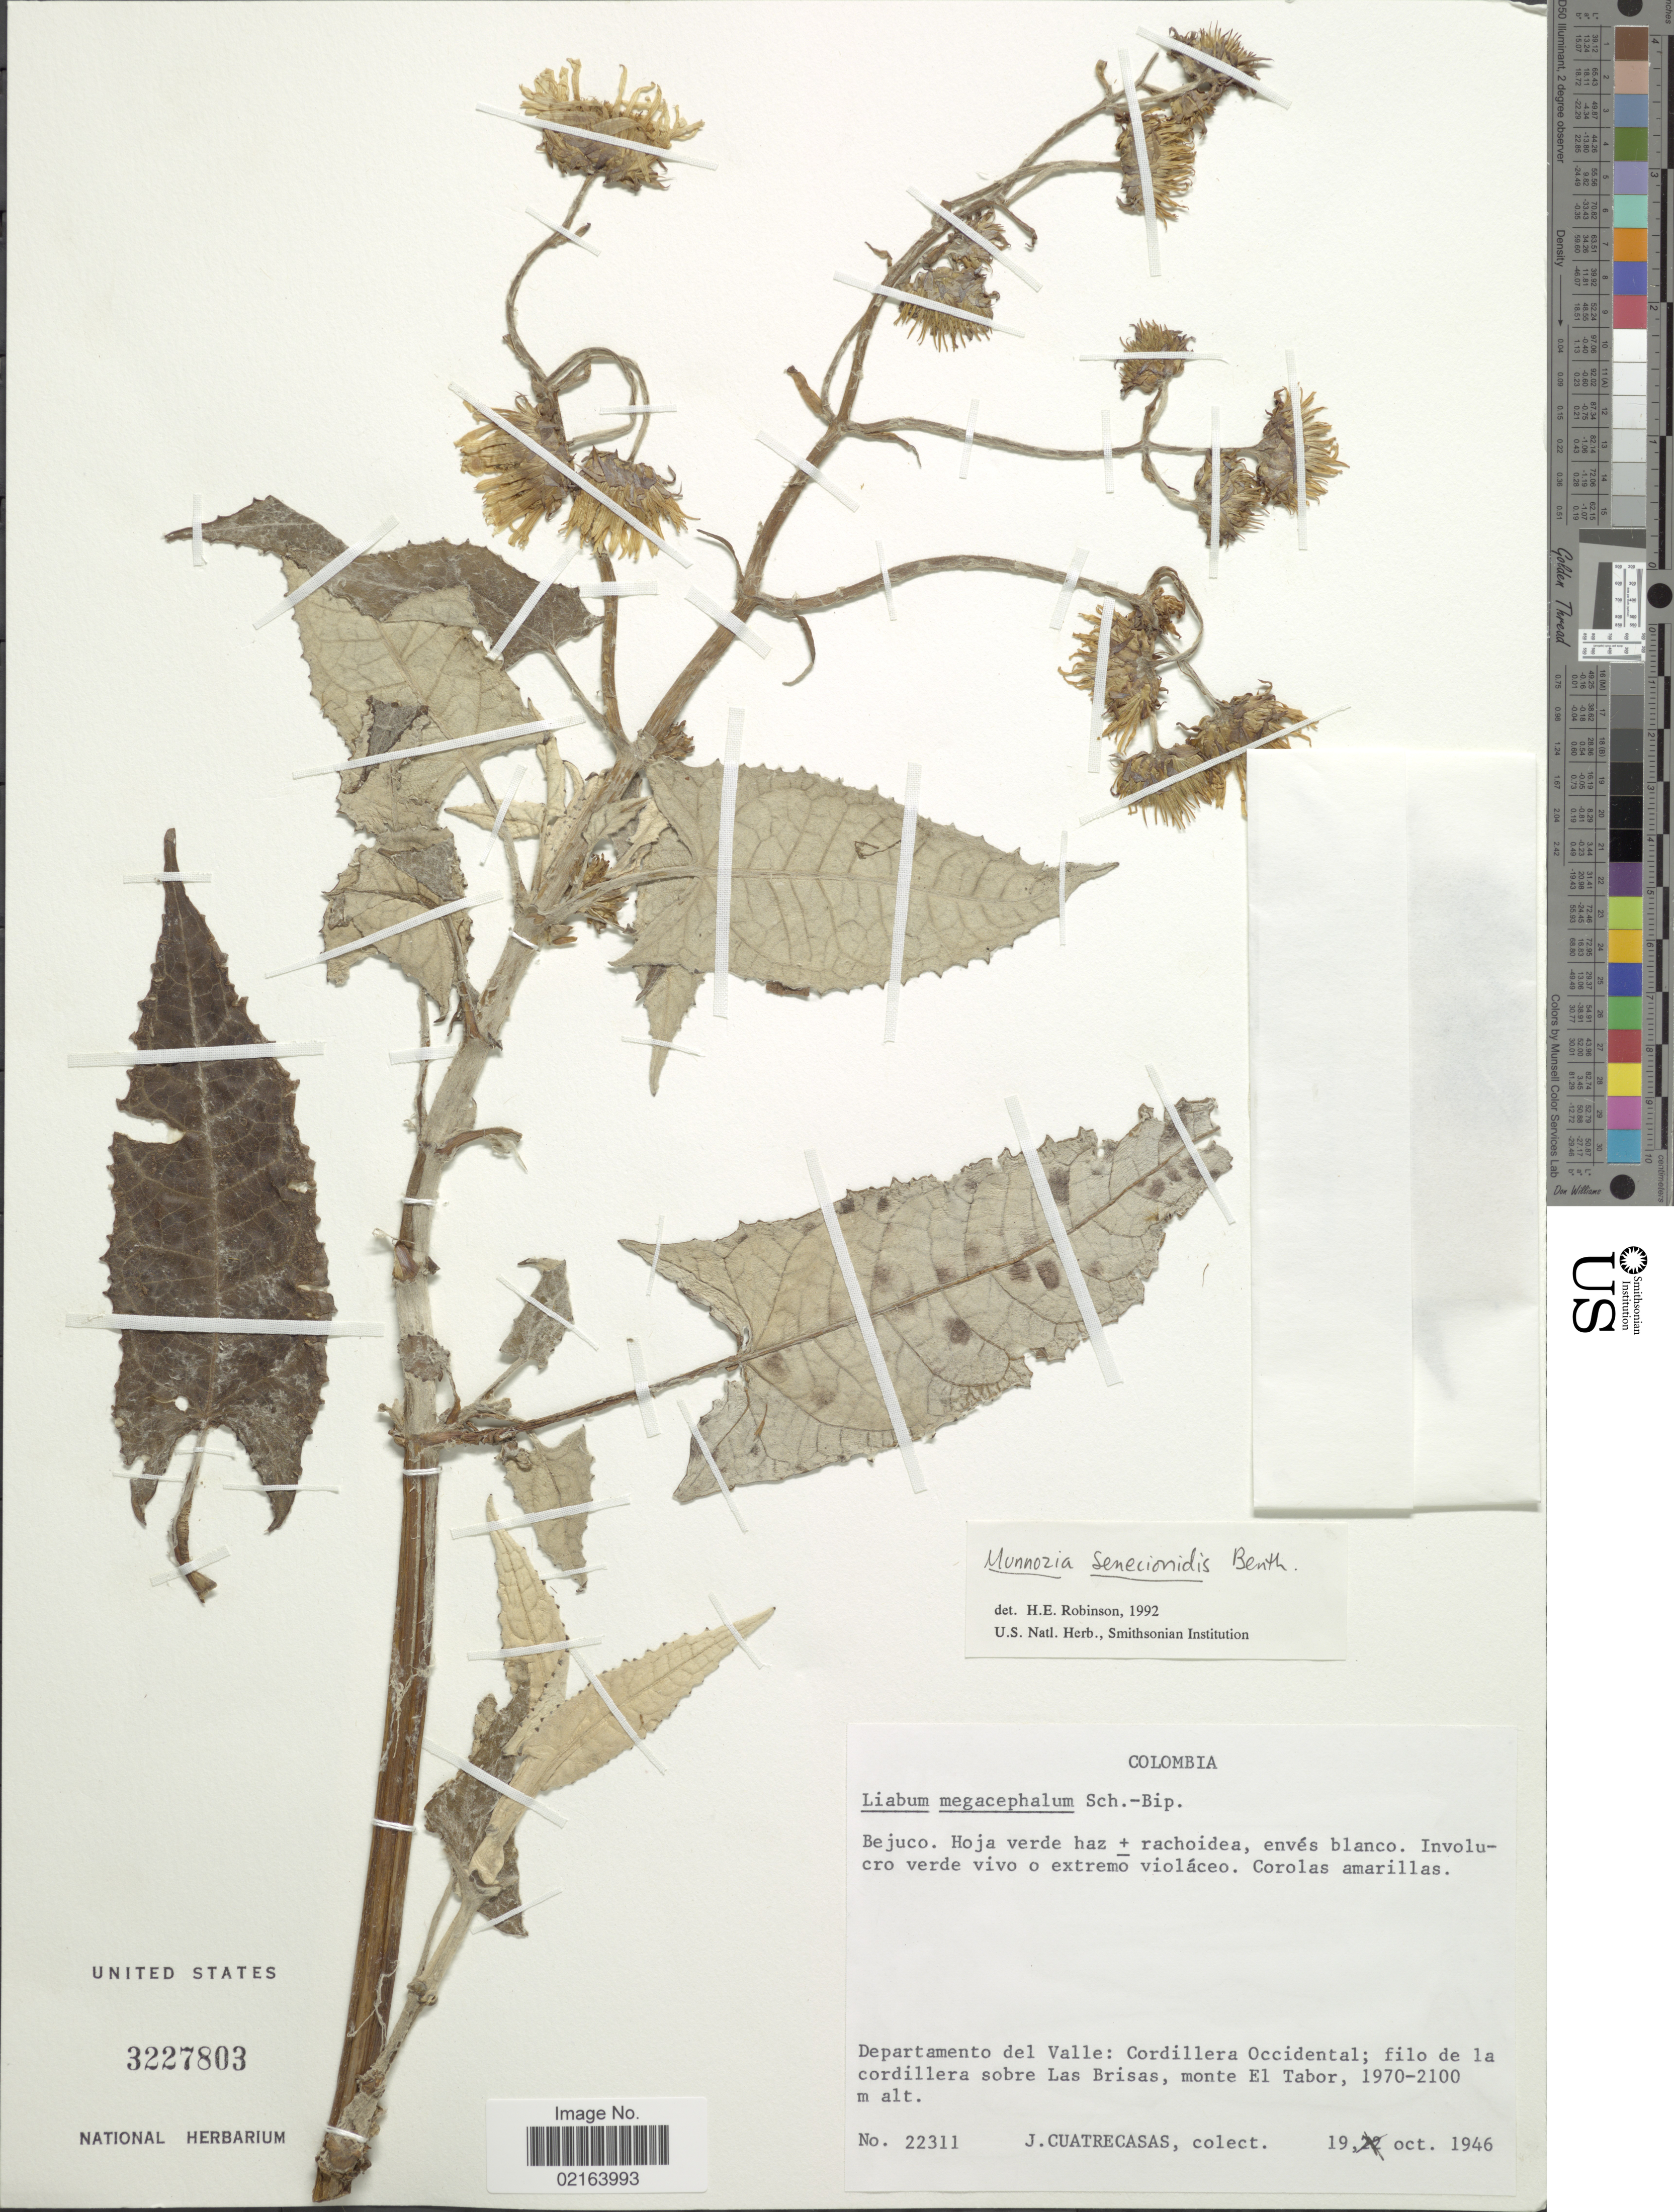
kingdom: Plantae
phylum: Tracheophyta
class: Magnoliopsida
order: Asterales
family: Asteraceae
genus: Munnozia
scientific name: Munnozia senecionidis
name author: Benth.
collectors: J. Cuatrecasas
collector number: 22311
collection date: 1946-10-19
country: Colombia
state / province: Valle del Cauca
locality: Departamento del valle: Cordillera Occidental: filo de la cordillera sobre Las Brisas, monte El Tabor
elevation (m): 1970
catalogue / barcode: US 3227803